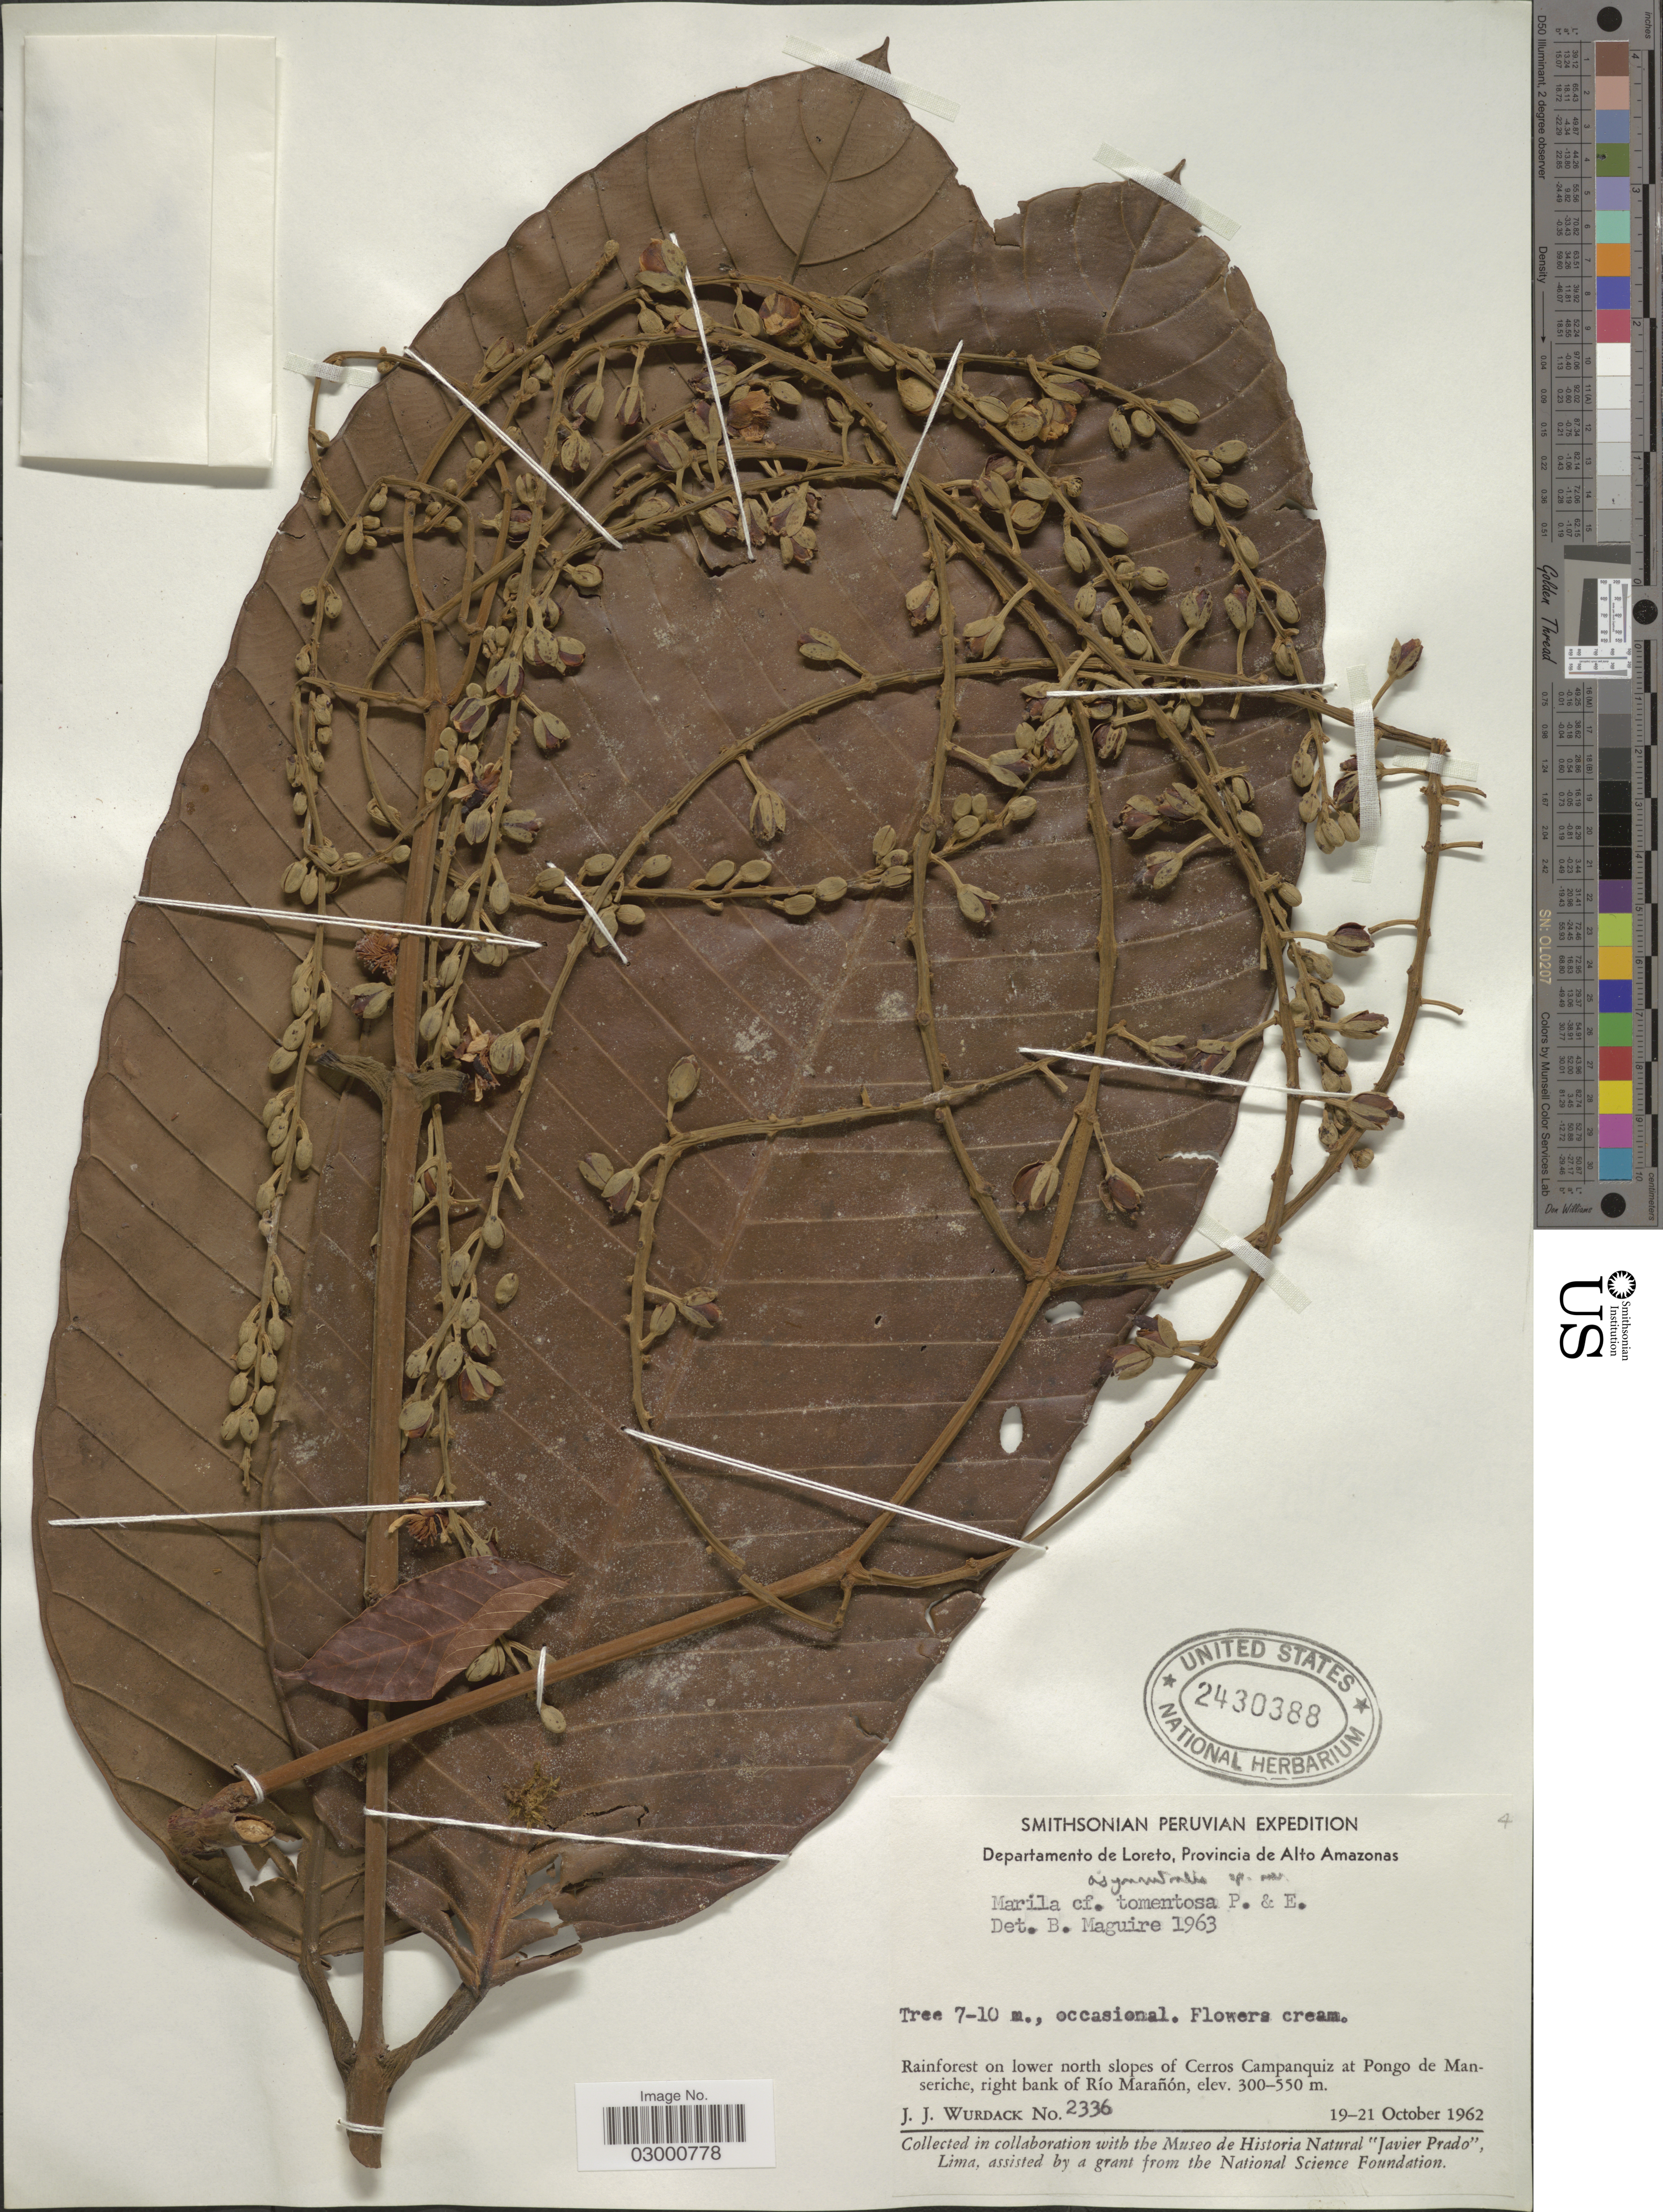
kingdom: Plantae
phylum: Tracheophyta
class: Magnoliopsida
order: Malpighiales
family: Calophyllaceae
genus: Marila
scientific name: Marila sp.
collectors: J. J. Wurdack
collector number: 2336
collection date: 1962-10-19/1962-10-21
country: Peru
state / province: Loreto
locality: Departamento de Loreto, Provincia de Alto Amazonas. On lower north slopes of Cerros Campanquiz at Pongo de Manseriche, right bank of Río Marañon.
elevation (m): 300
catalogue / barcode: US 2430388